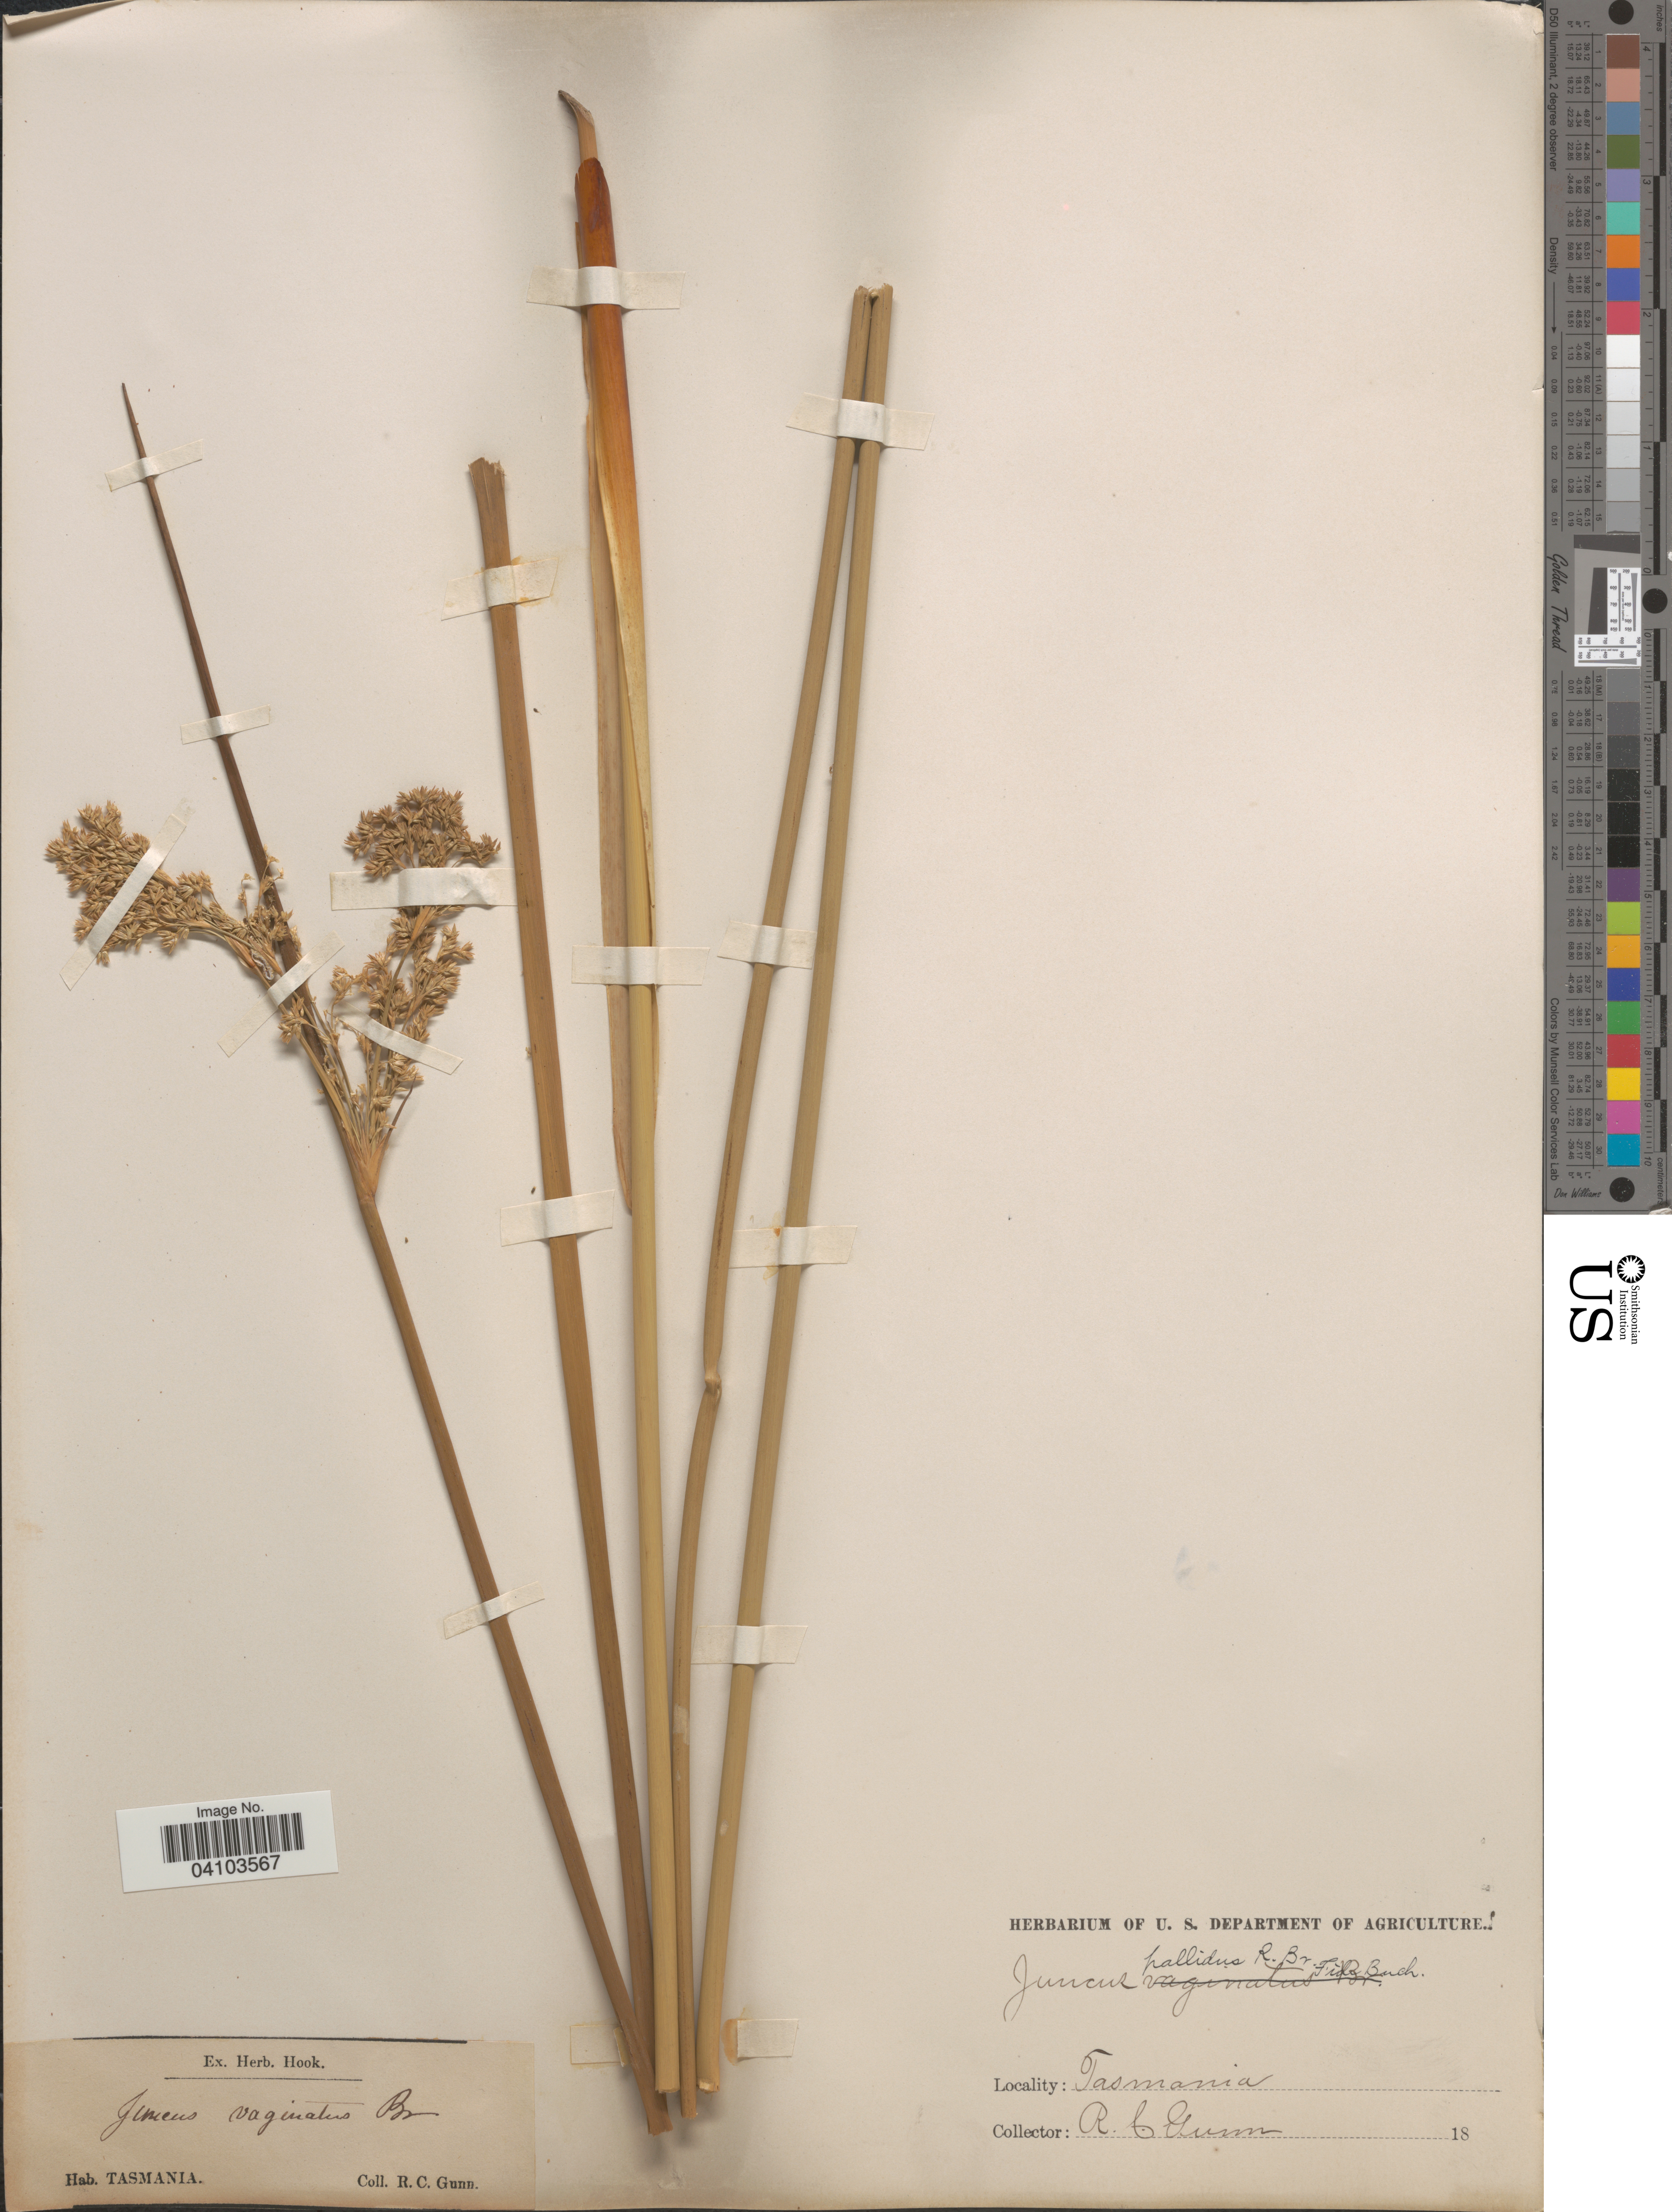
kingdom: Plantae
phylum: Tracheophyta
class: Liliopsida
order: Poales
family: Juncaceae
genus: Juncus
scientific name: Juncus pallidus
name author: R. Br.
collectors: R. Gunn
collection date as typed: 18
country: Australia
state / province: Tasmania